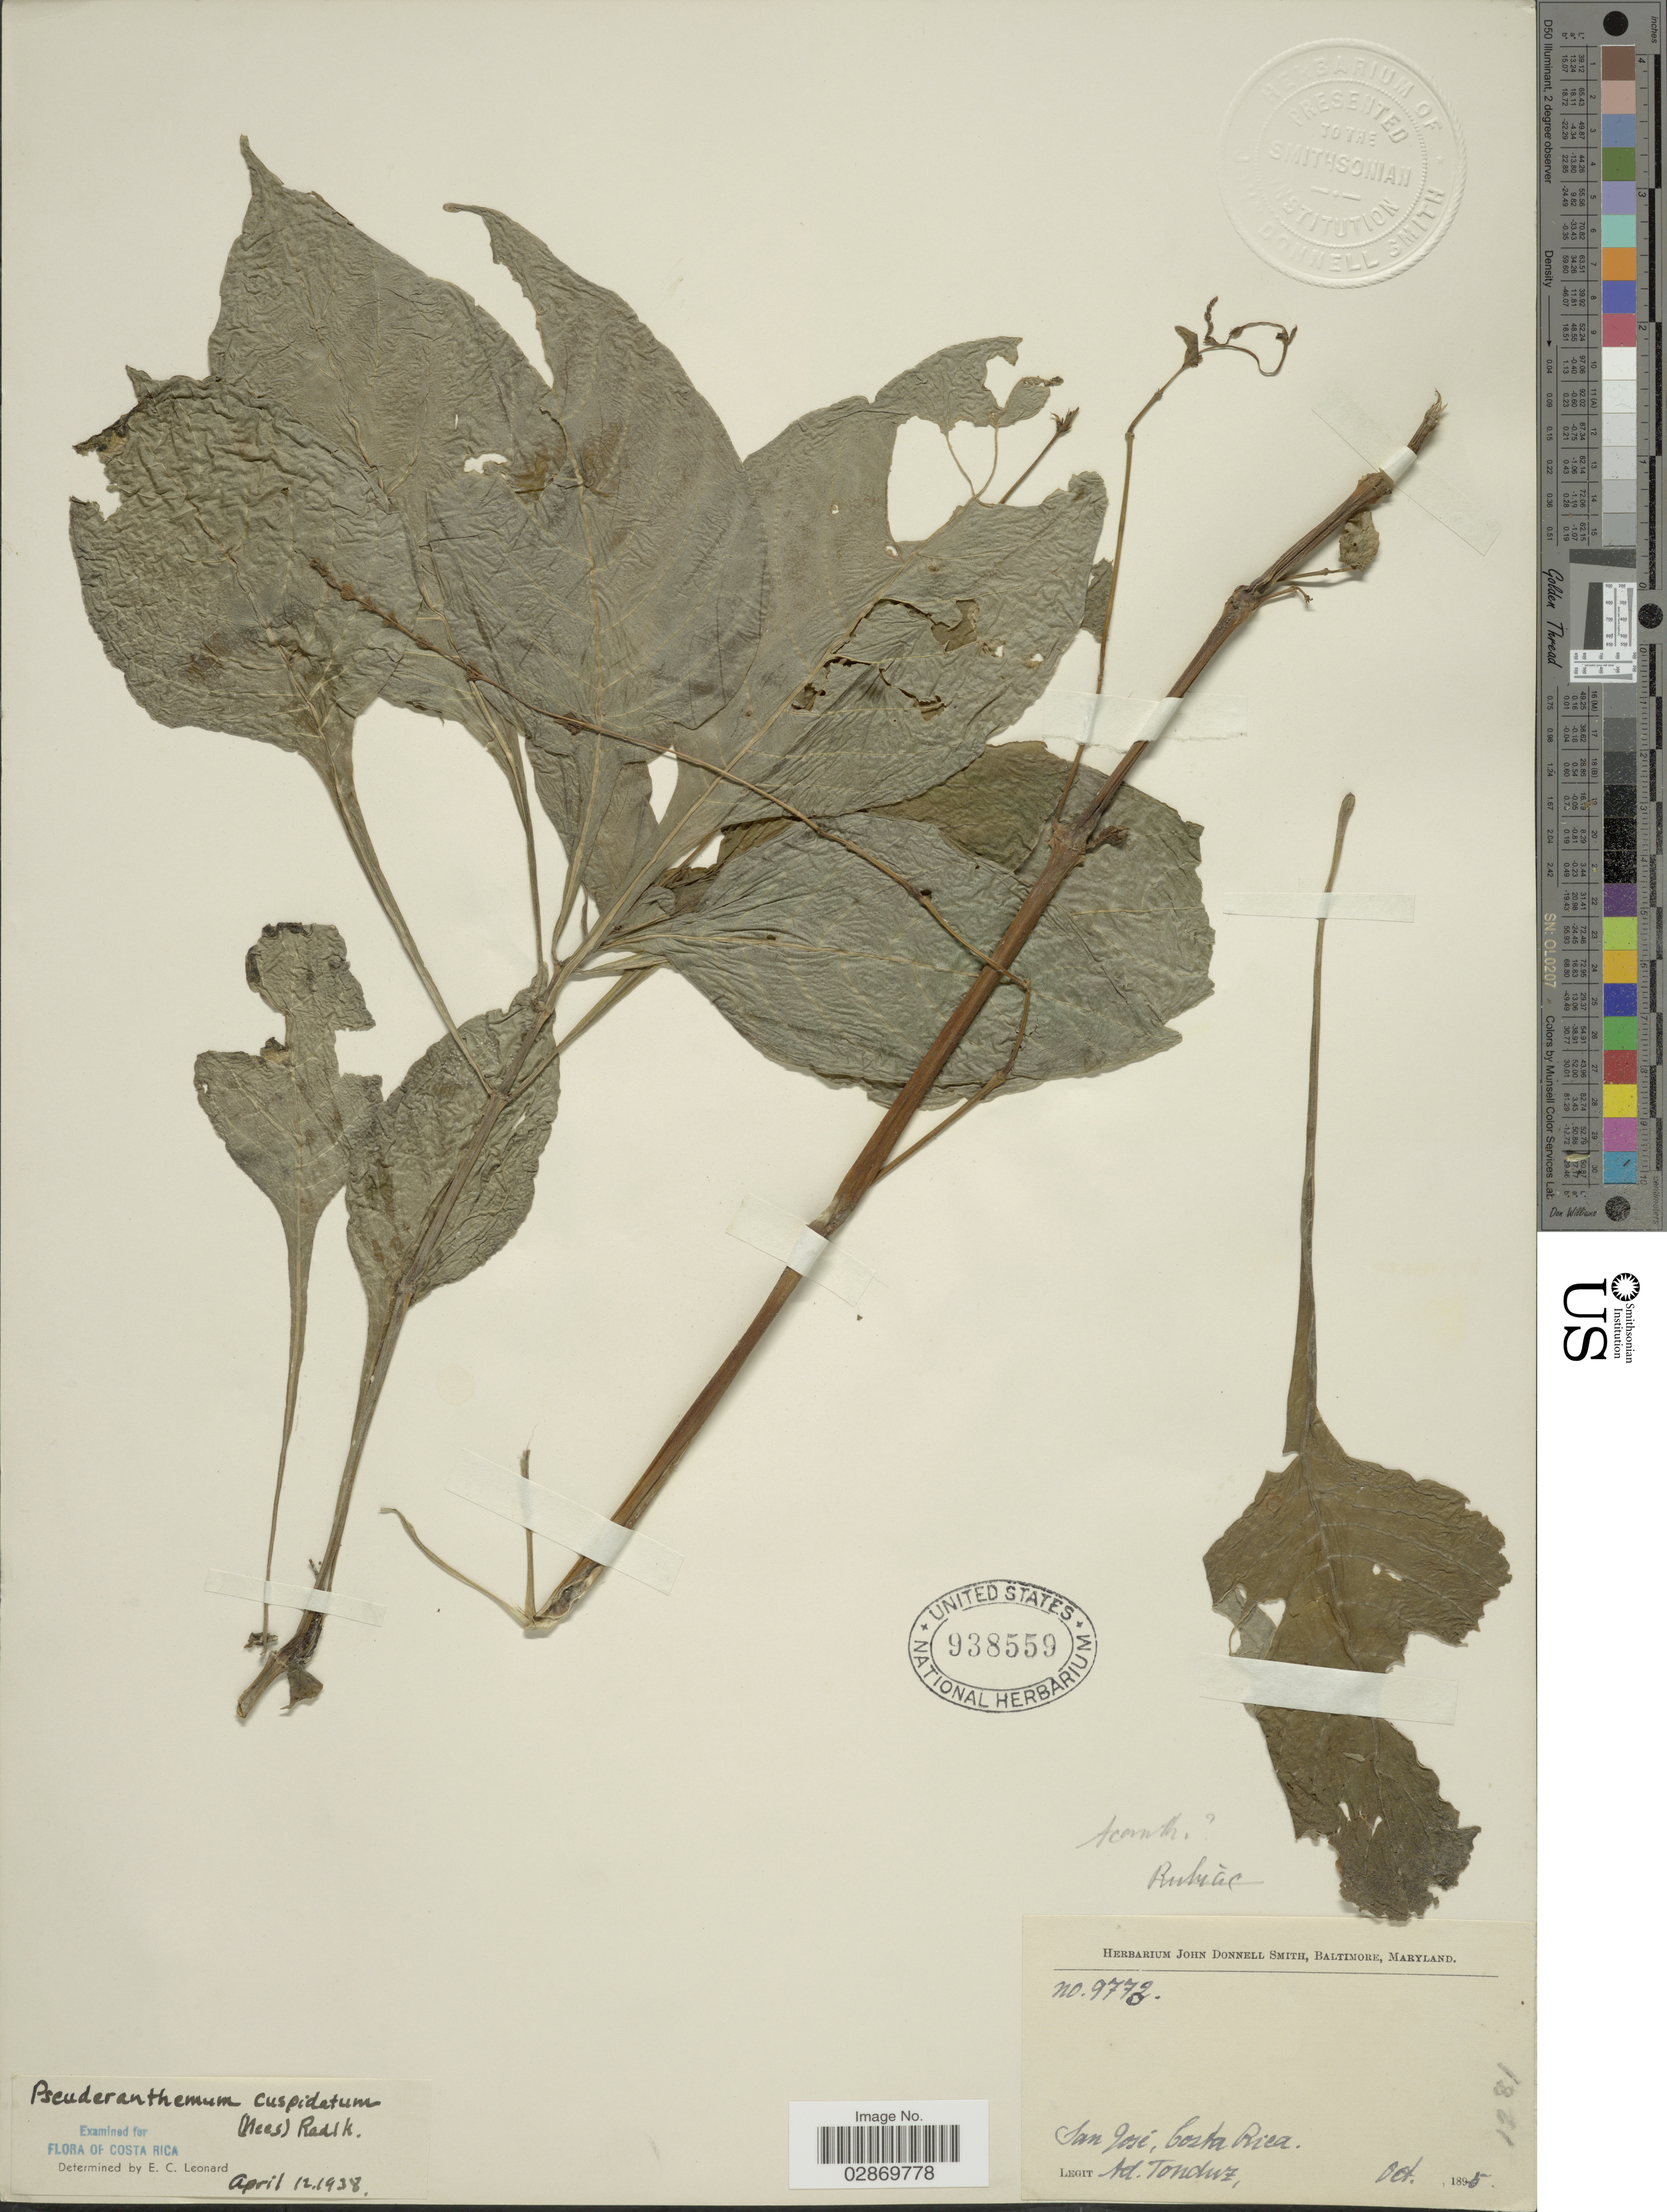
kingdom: Plantae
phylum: Tracheophyta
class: Magnoliopsida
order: Lamiales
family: Acanthaceae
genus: Pseuderanthemum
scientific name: Pseuderanthemum cuspidatum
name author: (Nees) Radlk. ex Lindau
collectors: A. Tonduz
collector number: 9773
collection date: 1895-10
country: Costa Rica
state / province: San José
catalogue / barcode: US 938559